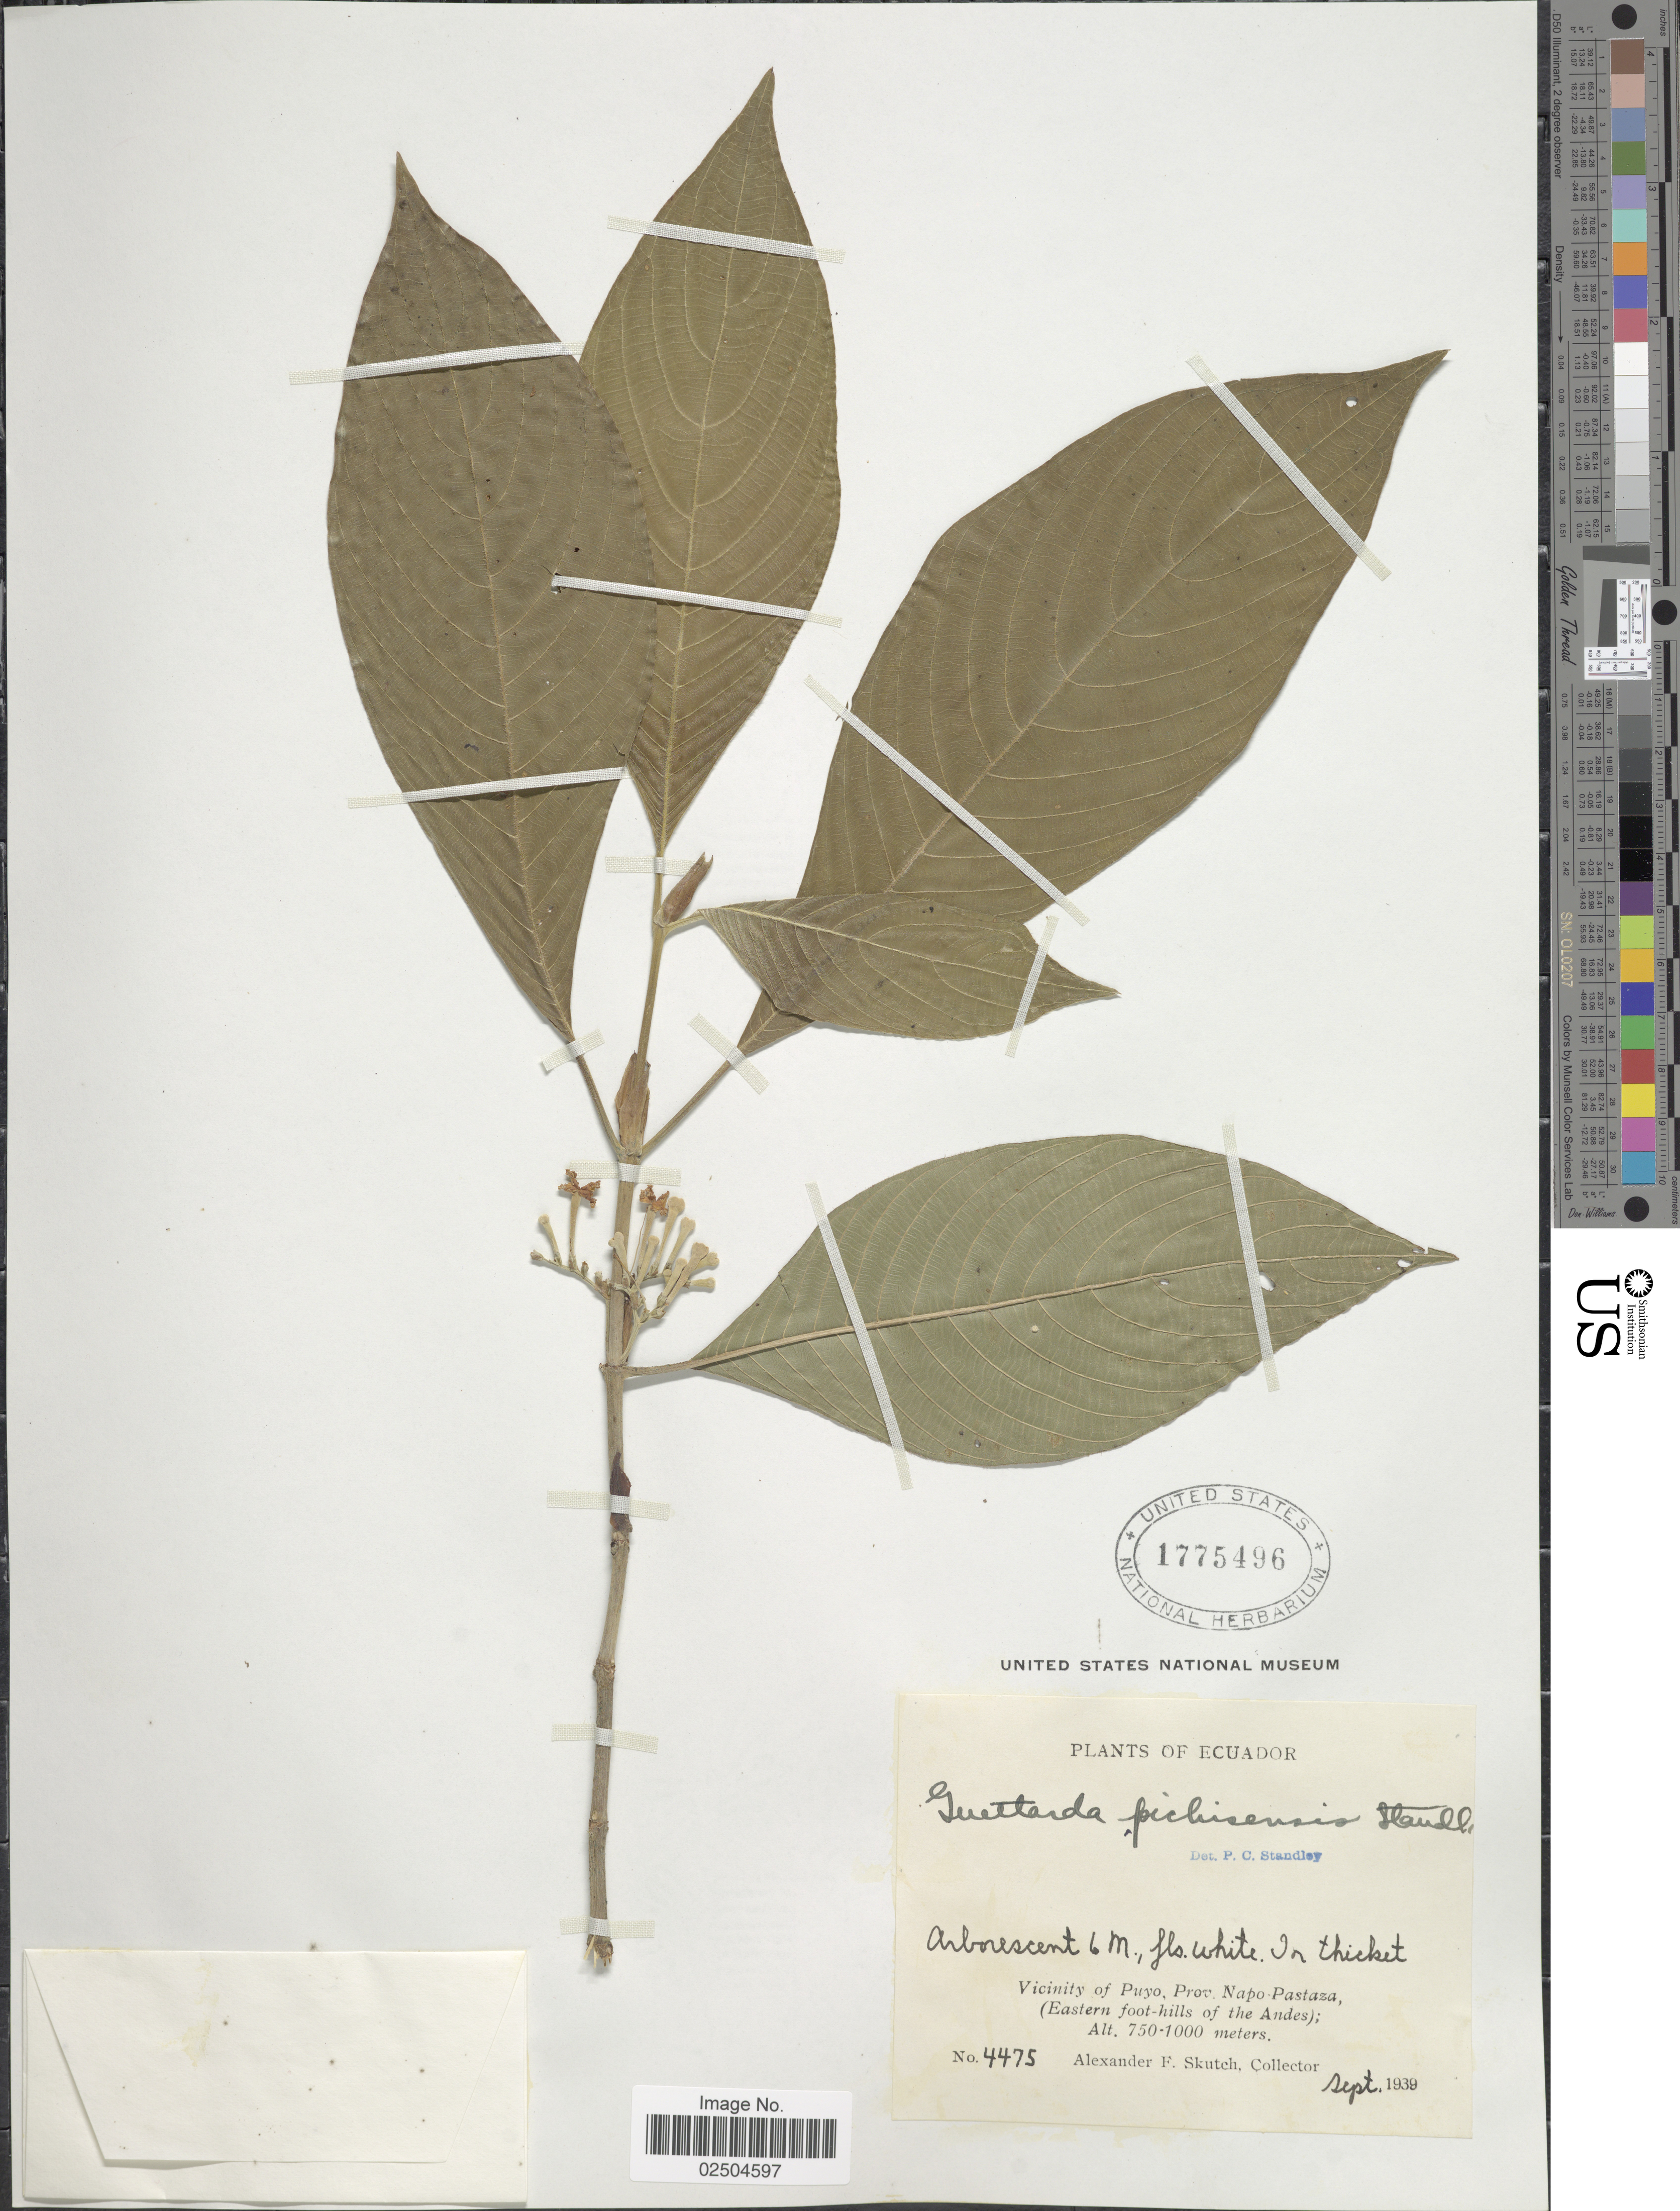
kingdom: Plantae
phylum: Tracheophyta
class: Magnoliopsida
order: Gentianales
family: Rubiaceae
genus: Guettarda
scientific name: Guettarda pichisensis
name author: Standl.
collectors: A. F. Skutch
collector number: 4475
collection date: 1939-09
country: Ecuador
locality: Vicinity of Puyo, Prov. Napo-Pastaza, (Eastern foot-hills of the Andes)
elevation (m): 750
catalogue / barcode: US 1775496